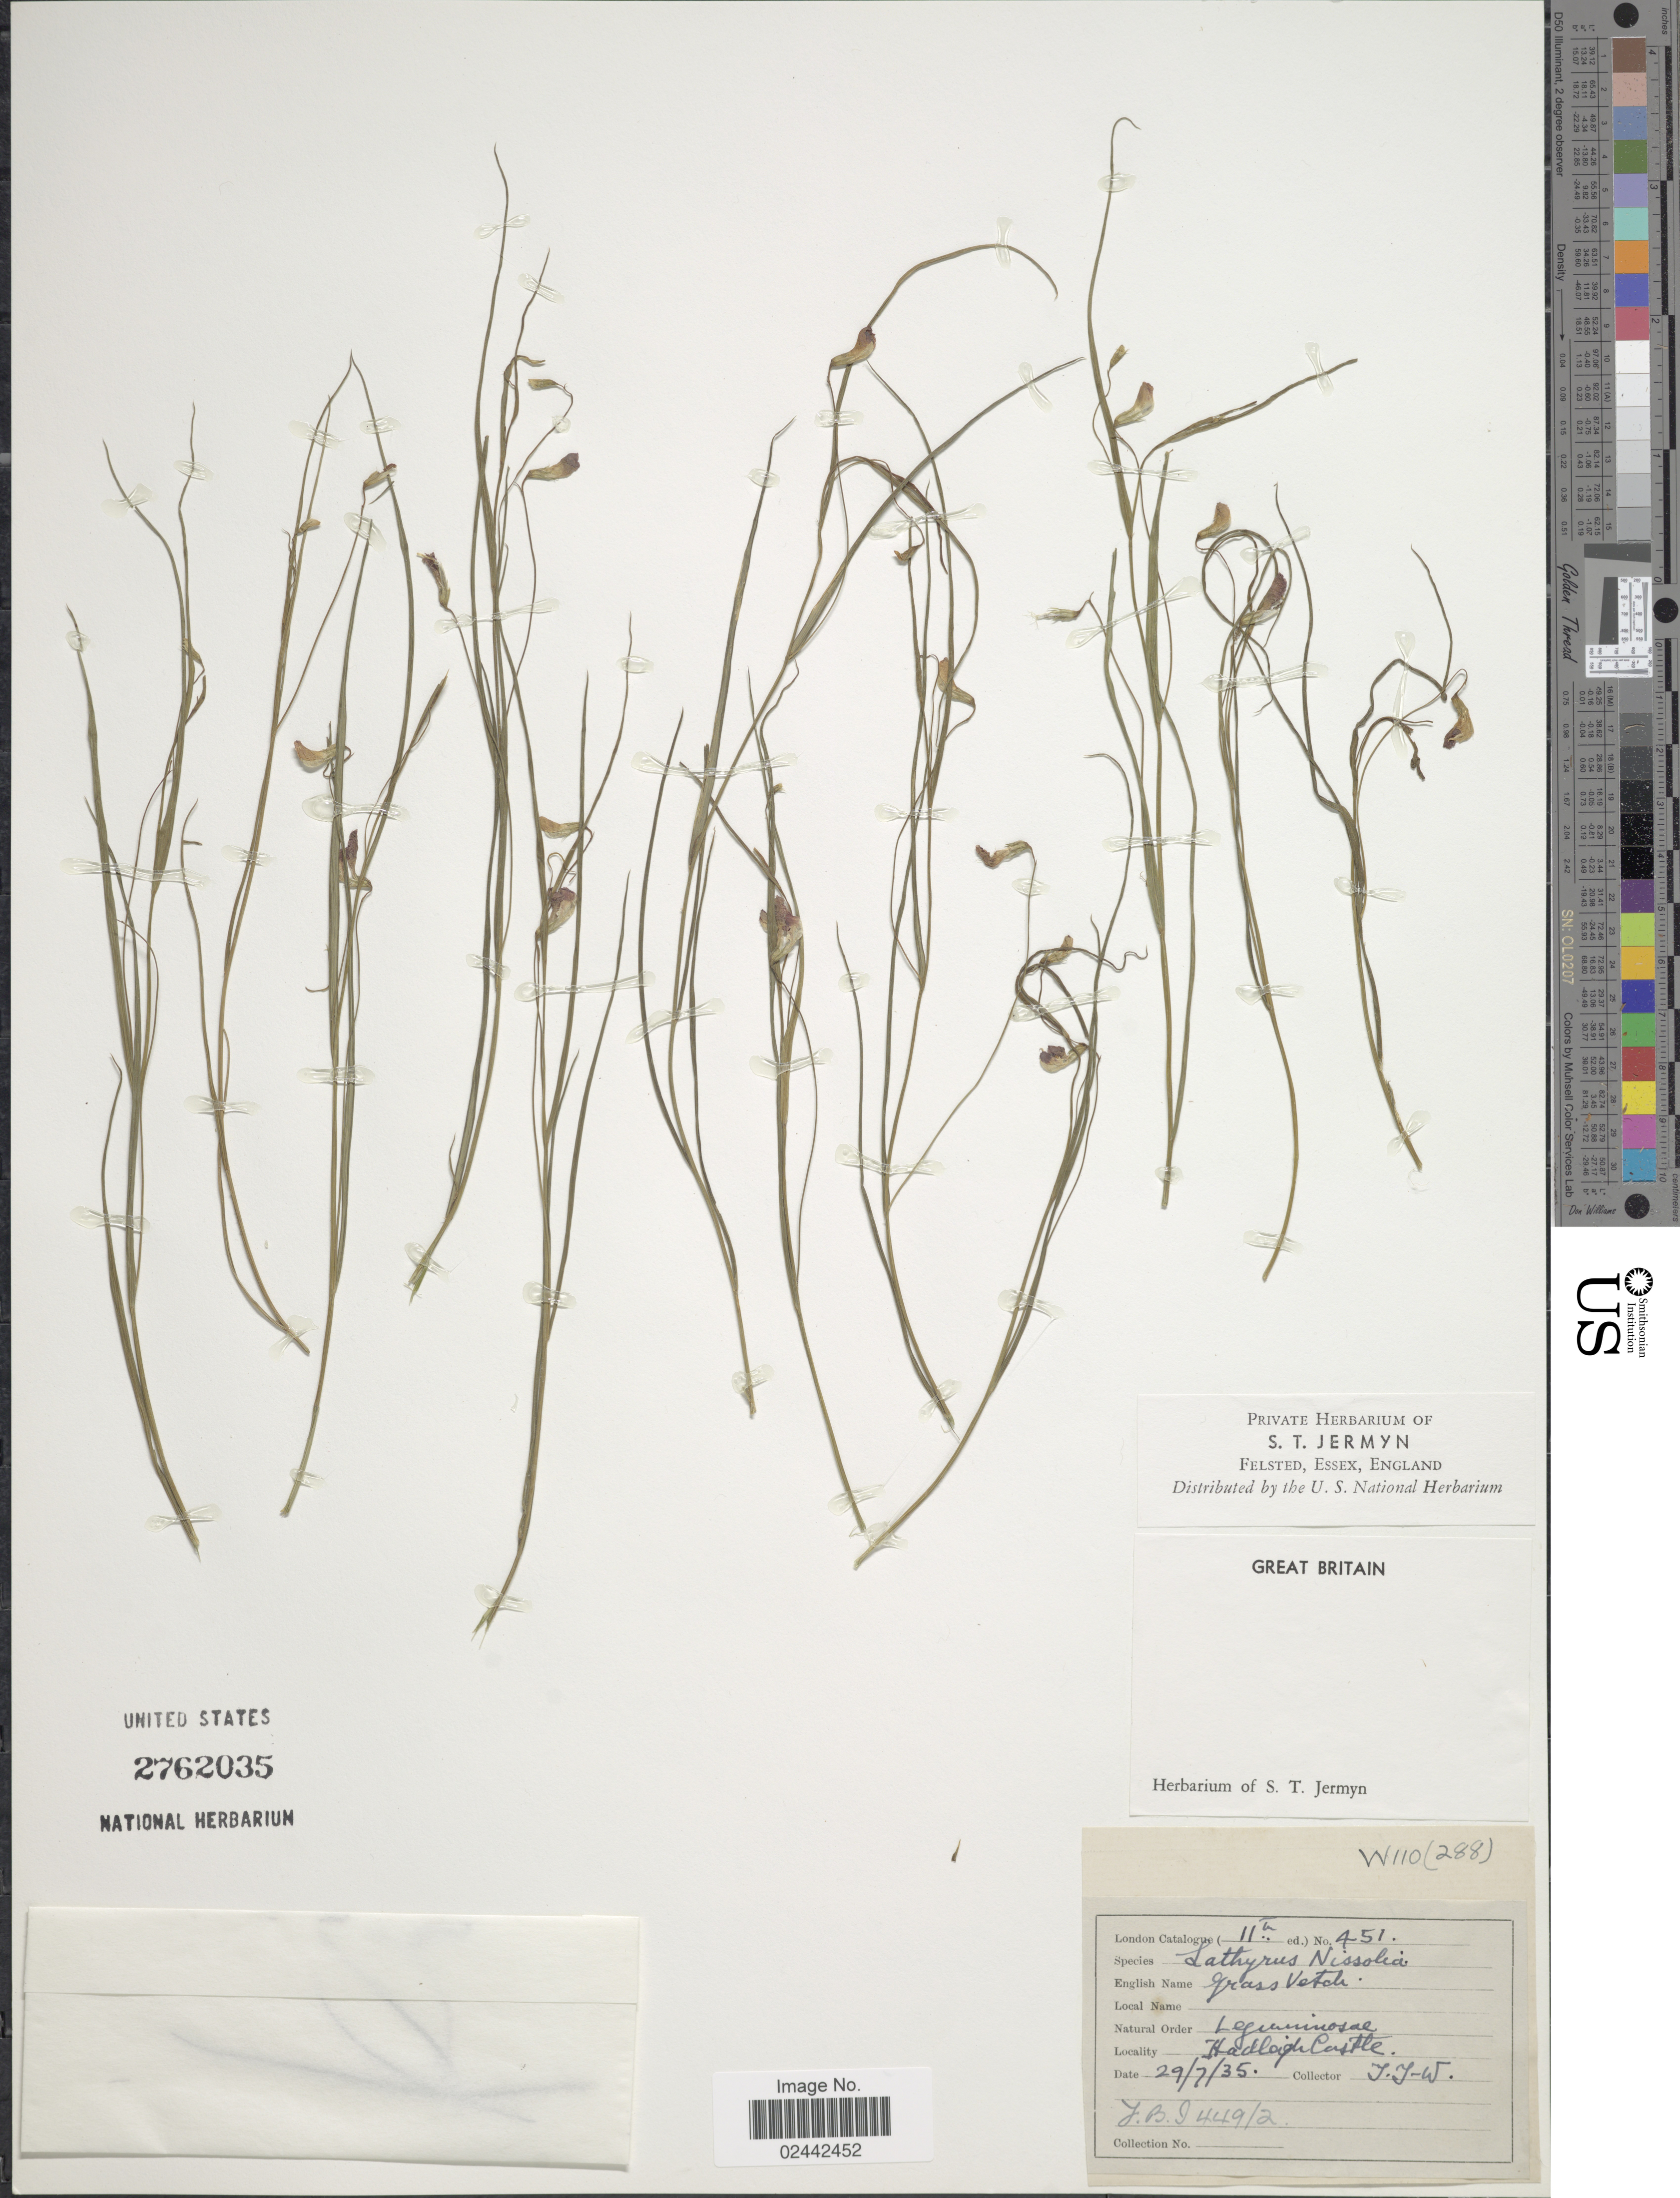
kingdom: Plantae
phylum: Tracheophyta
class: Magnoliopsida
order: Fabales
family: Fabaceae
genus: Lathyrus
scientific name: Lathyrus nissolia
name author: L.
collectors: T. T. -W.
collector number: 451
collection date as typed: Transcribed d/m/y: 29/7/35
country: United Kingdom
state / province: England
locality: Hadleigh Castle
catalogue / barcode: US 2762035